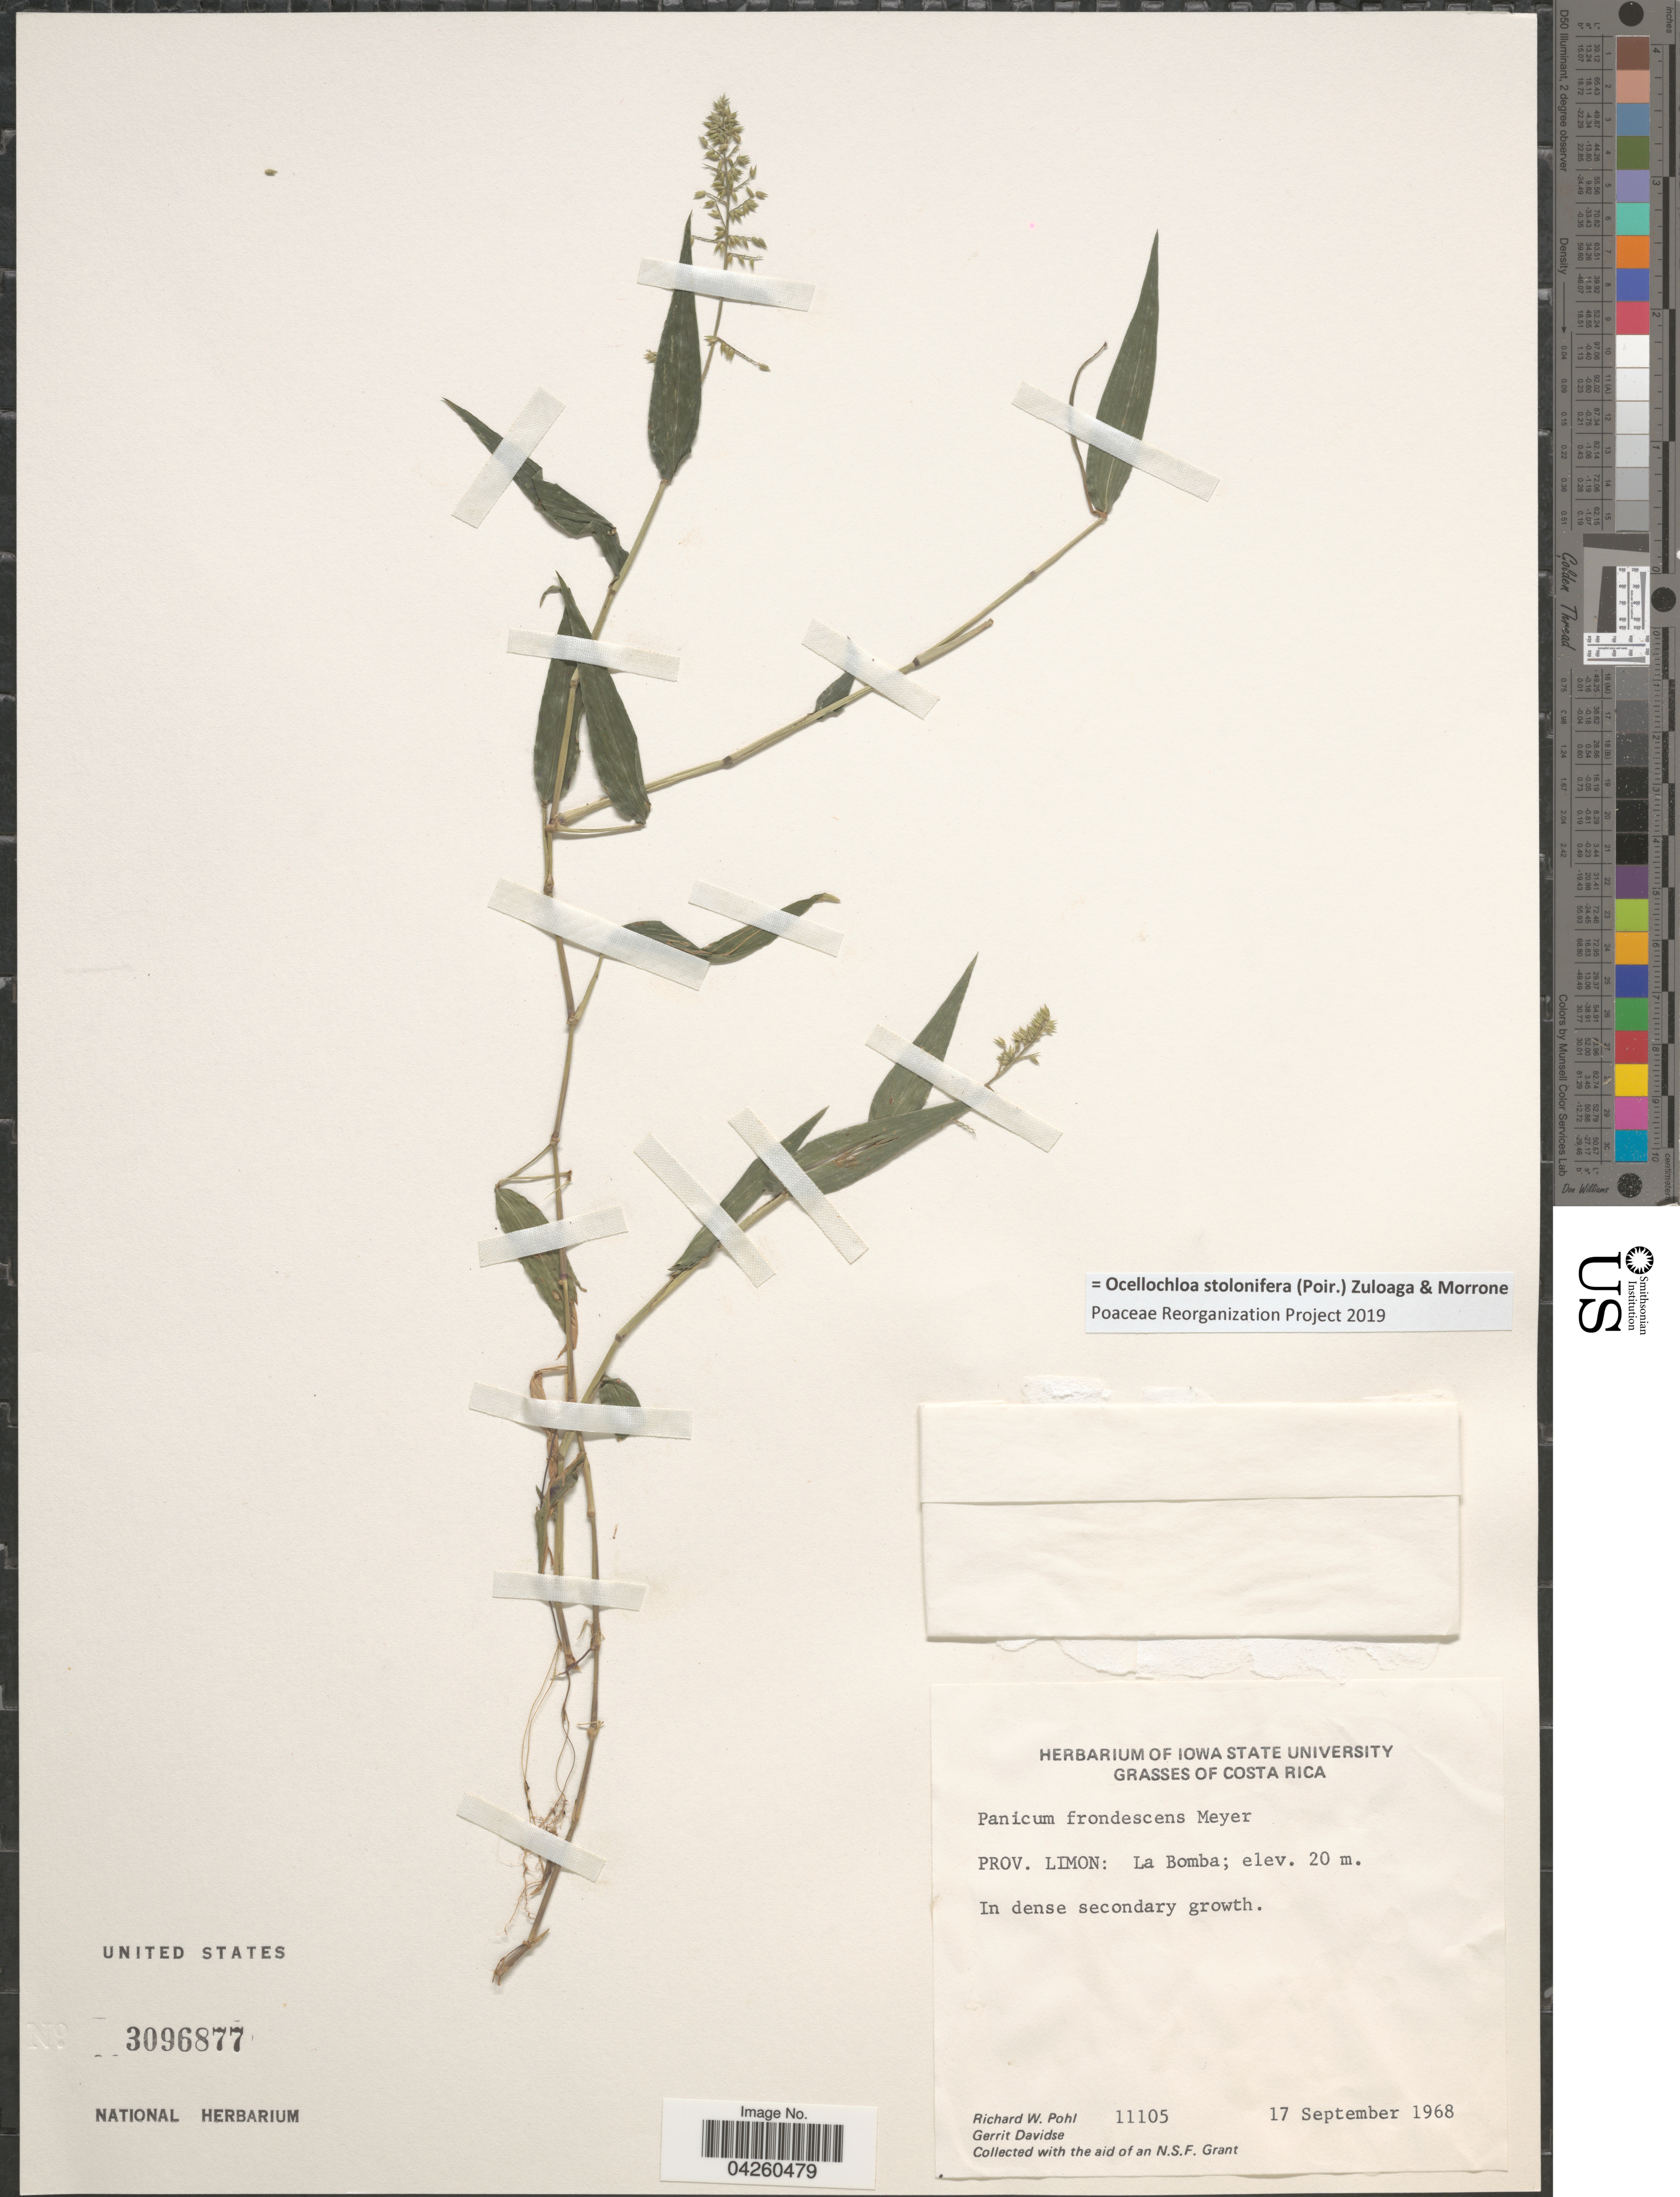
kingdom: Plantae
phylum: Tracheophyta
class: Liliopsida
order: Poales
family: Poaceae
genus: Ocellochloa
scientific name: Ocellochloa stolonifera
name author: (Poir.) Zuloaga & Morrone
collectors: R. W. Pohl & G. Davidse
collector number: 11105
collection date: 1968-09-17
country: Costa Rica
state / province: Limón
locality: Prov. Limon: La Bomba.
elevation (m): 20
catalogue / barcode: US 3096877